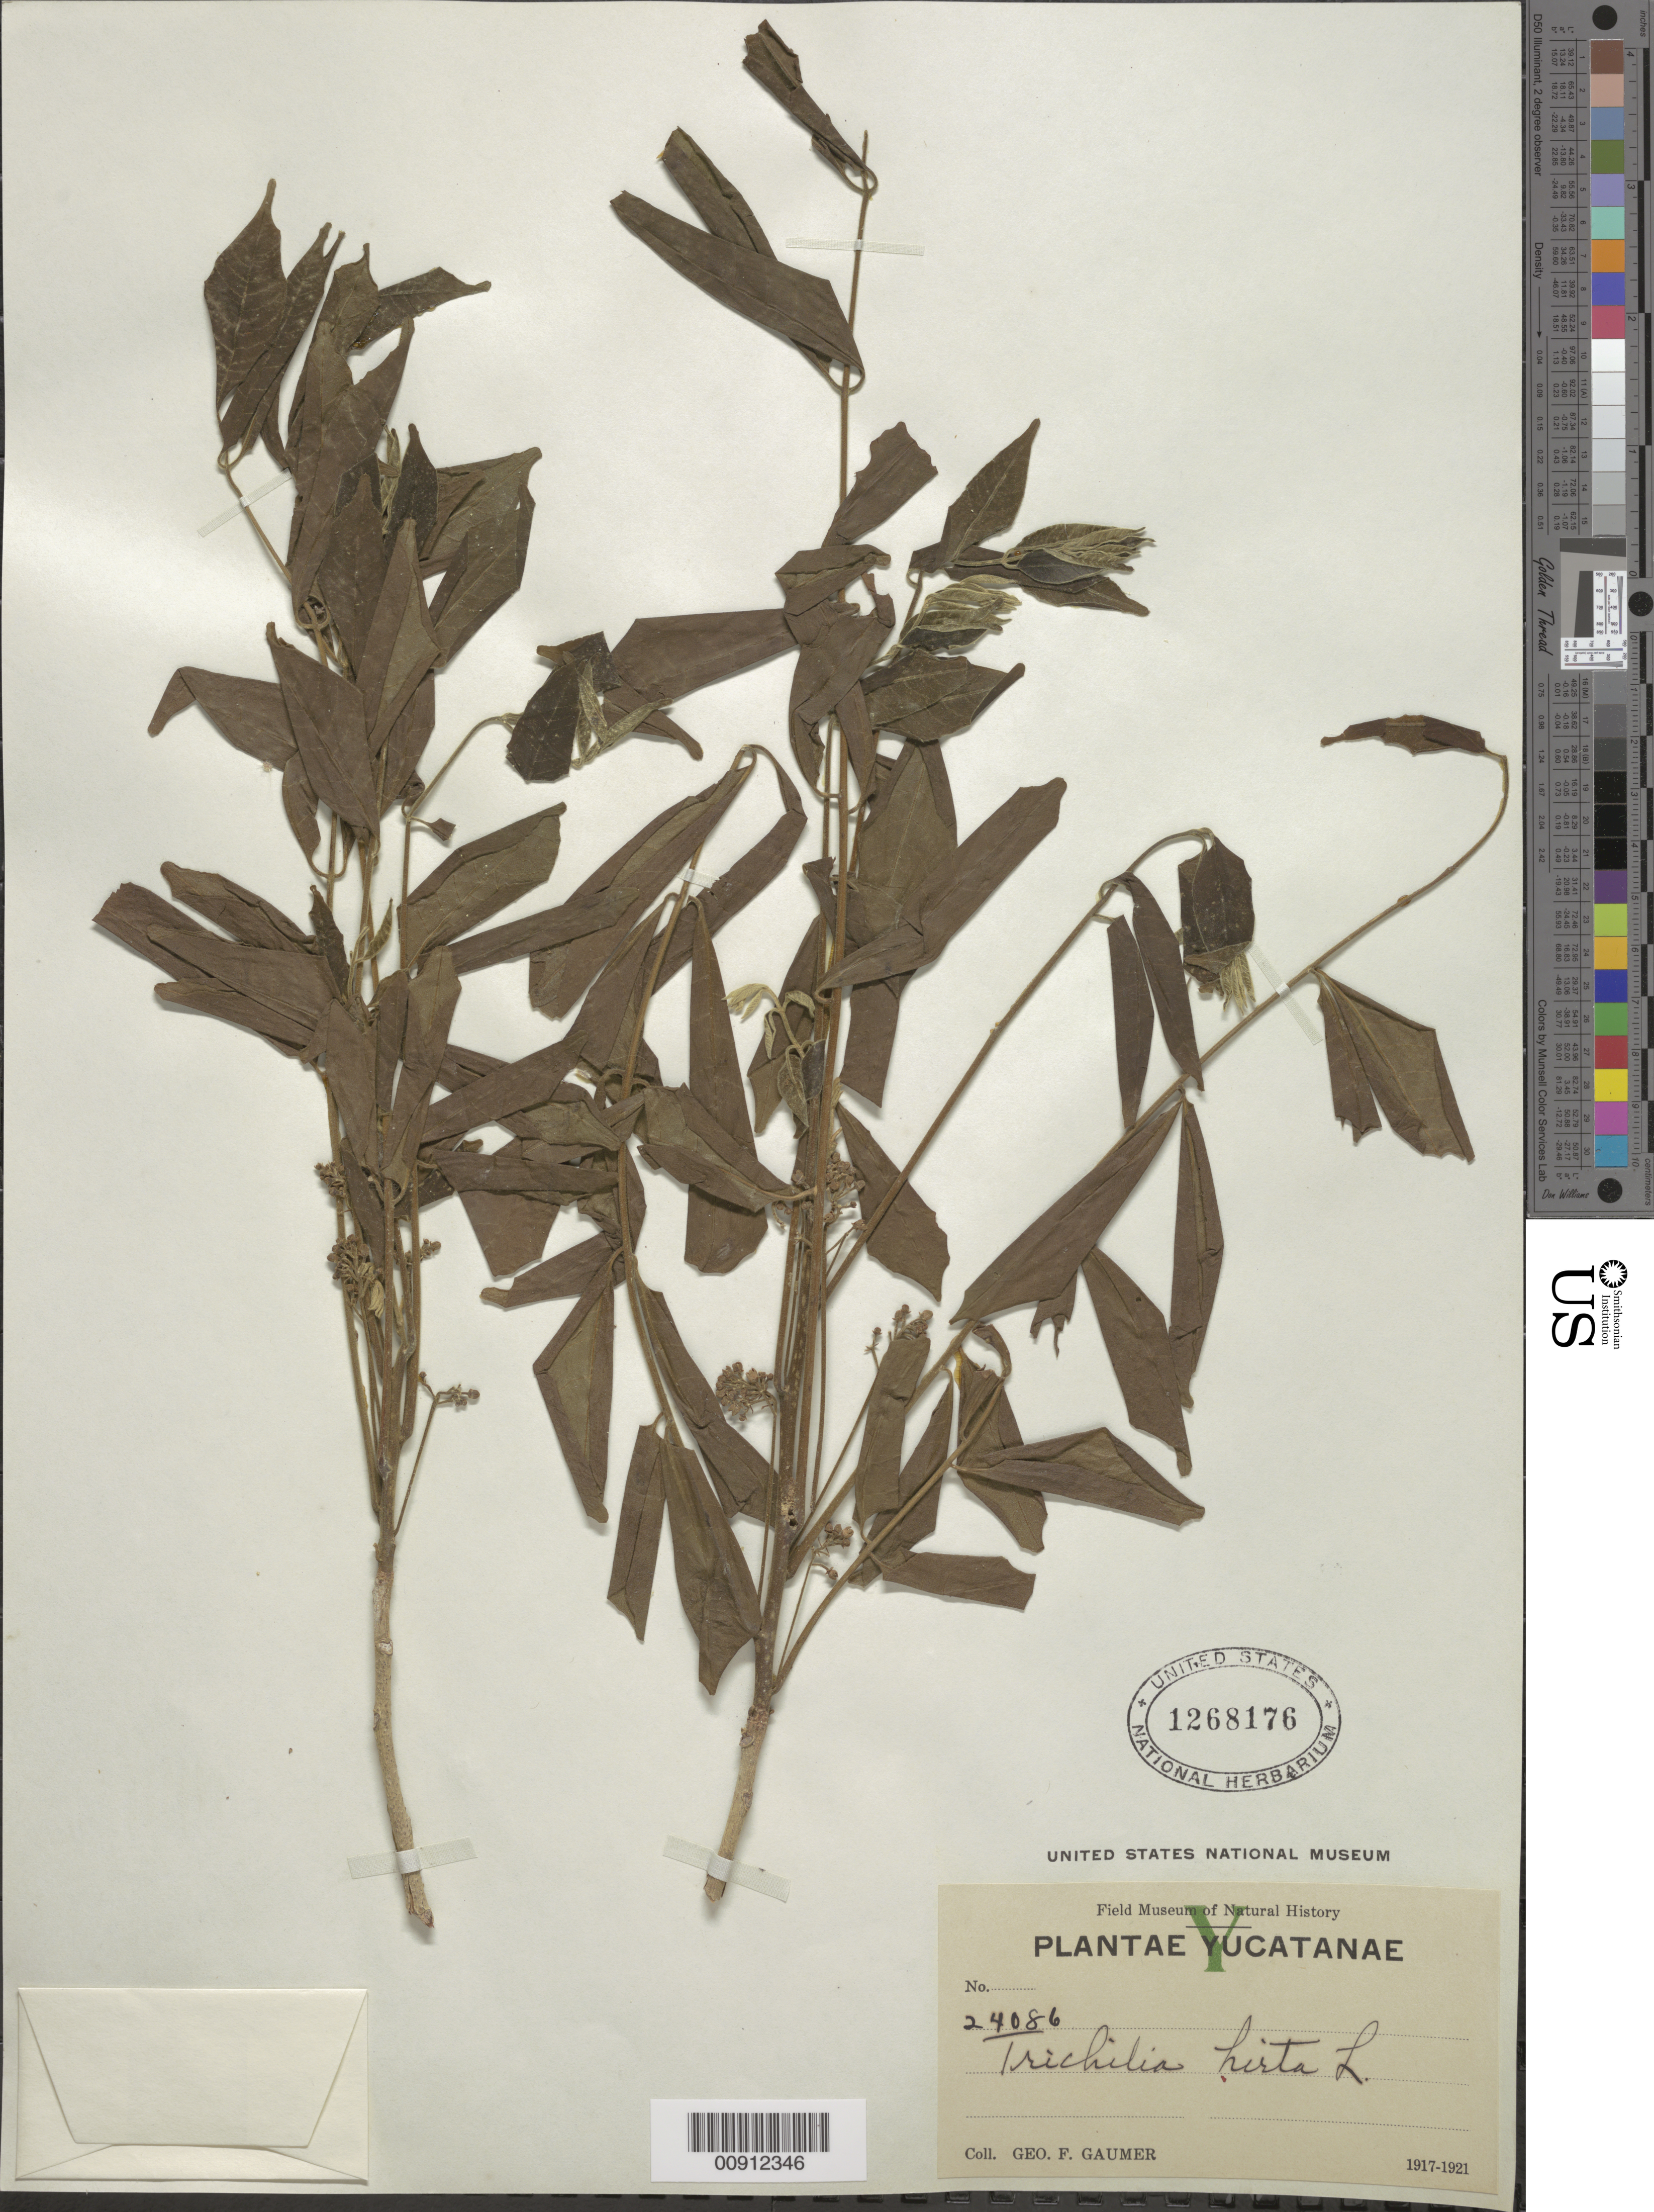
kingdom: Plantae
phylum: Tracheophyta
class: Magnoliopsida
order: Sapindales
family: Meliaceae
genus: Trichilia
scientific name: Trichilia hirta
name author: L.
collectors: G. F. Gaumer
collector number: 24086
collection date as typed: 1917 to -- --- 1921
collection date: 1917/1921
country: Mexico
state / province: Yucatán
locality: Yucatán.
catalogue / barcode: US 1268176